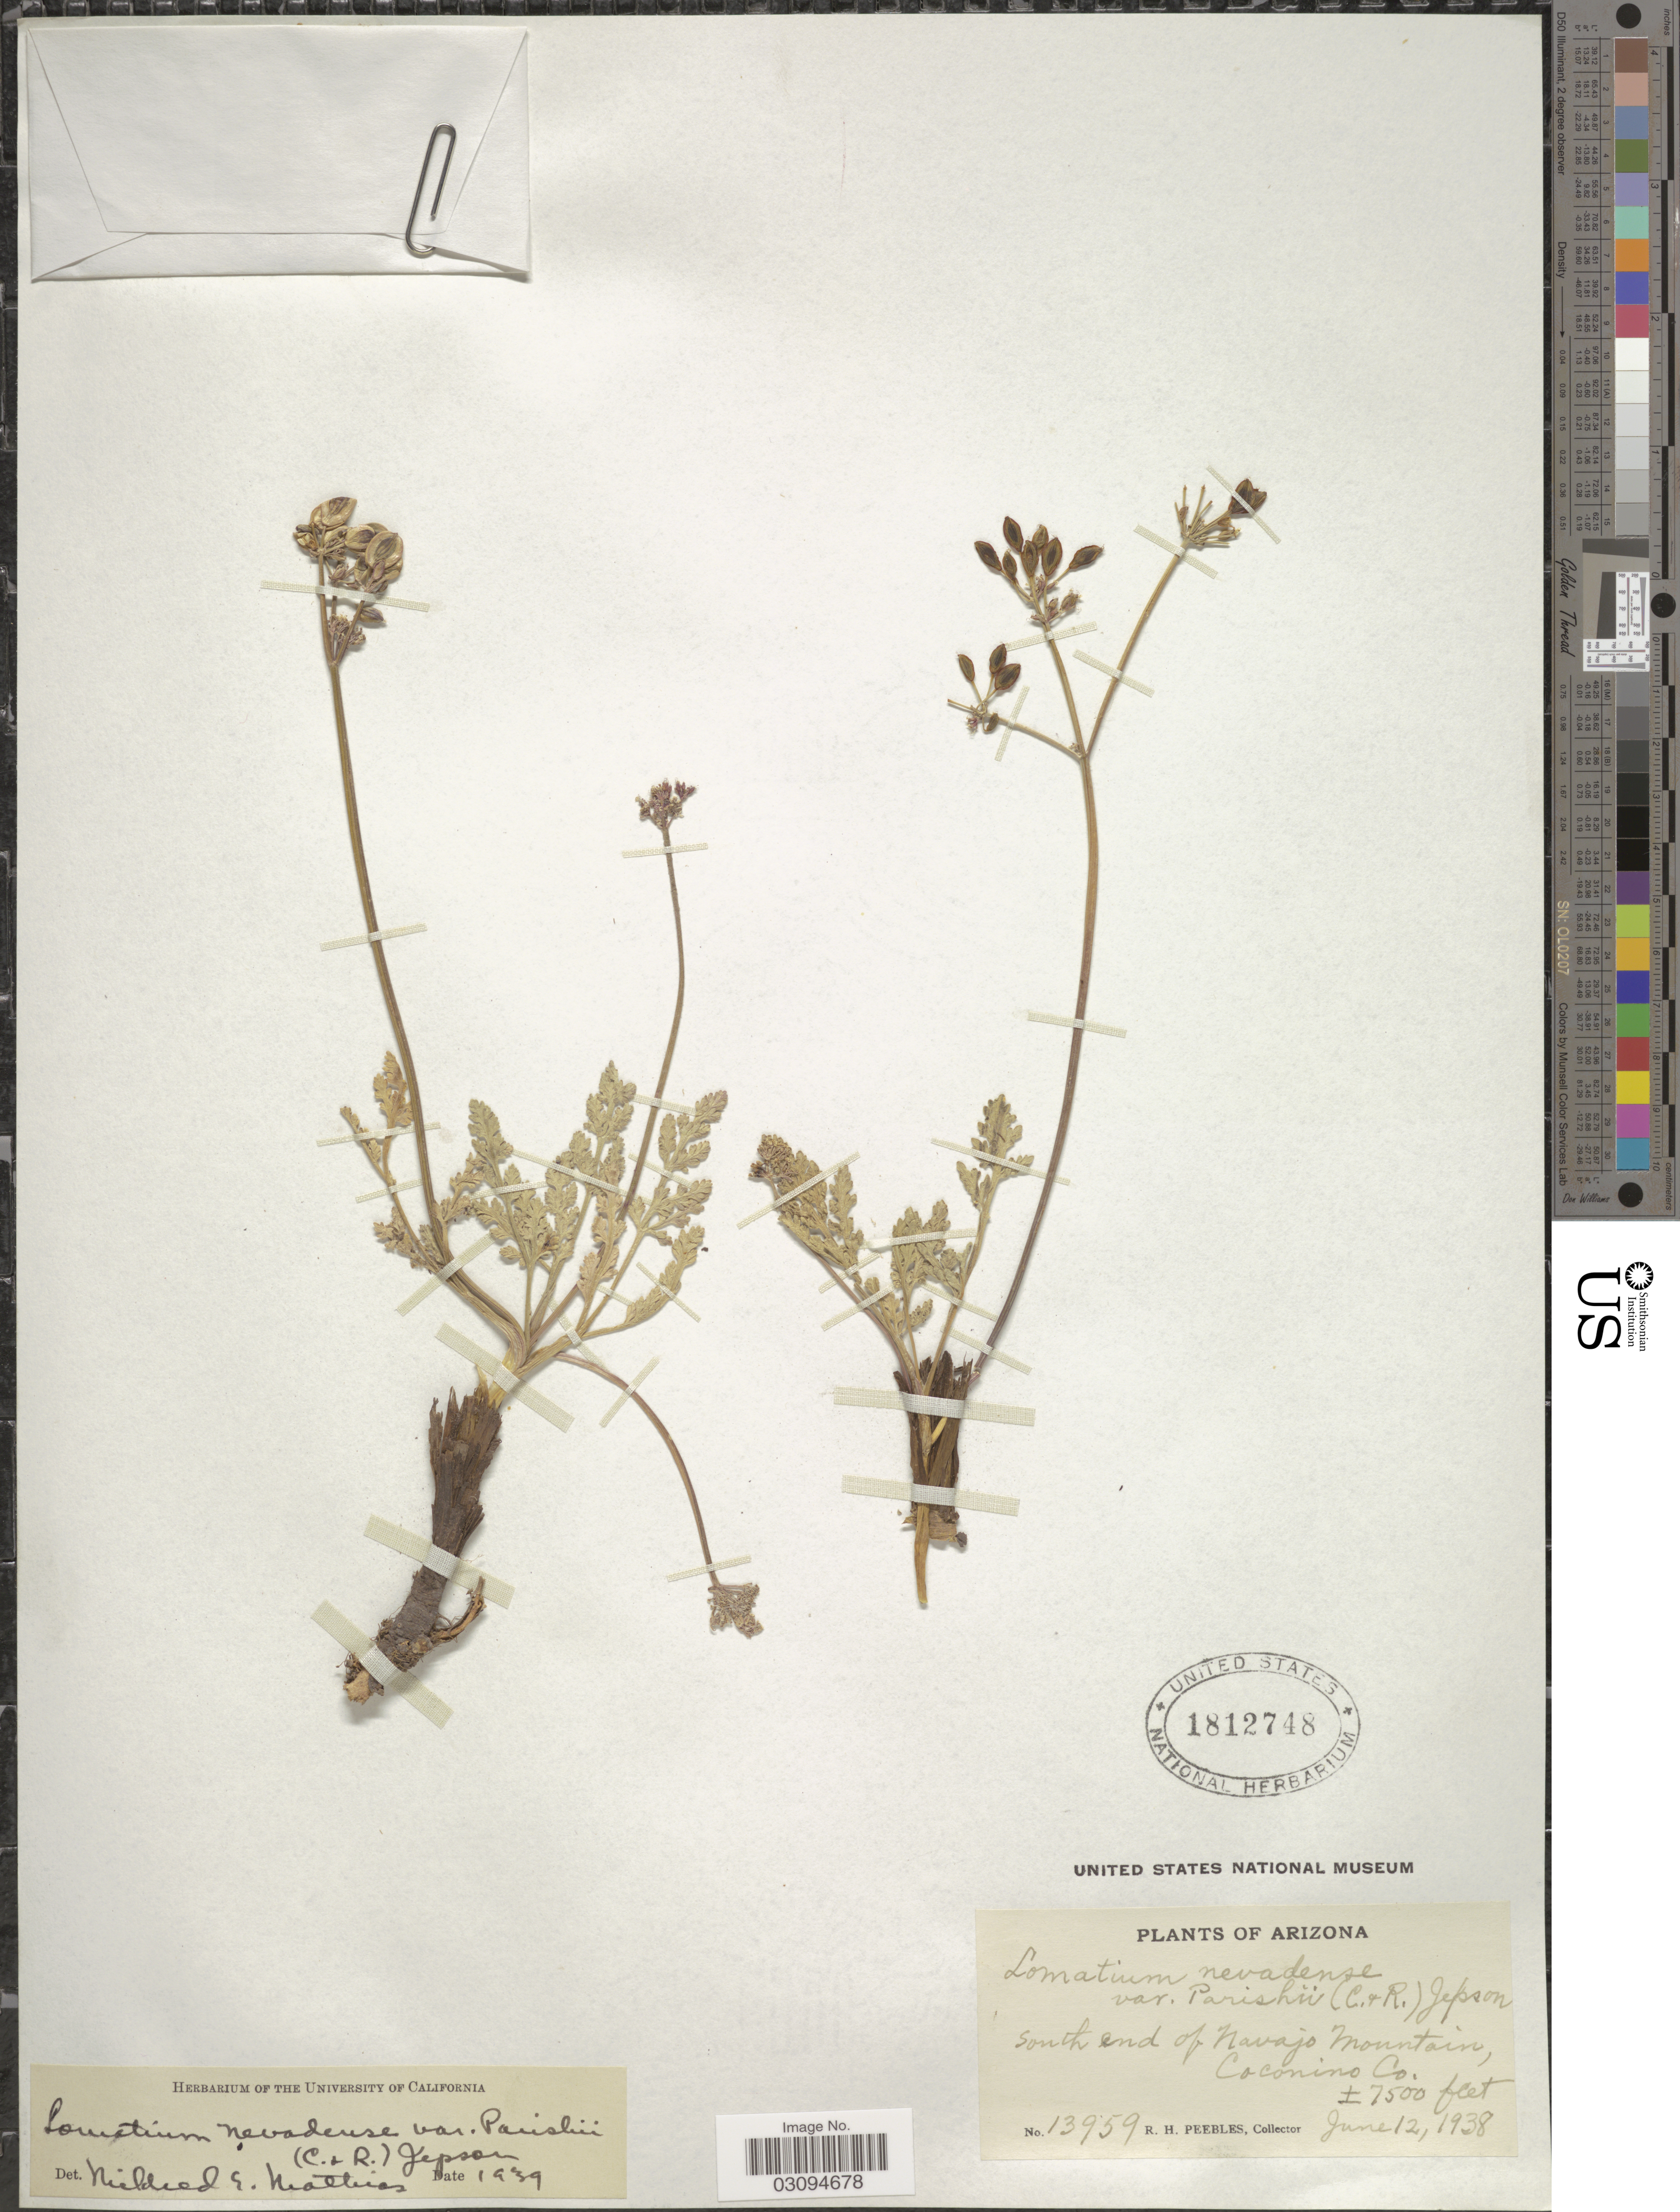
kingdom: Plantae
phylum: Tracheophyta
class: Magnoliopsida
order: Apiales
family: Apiaceae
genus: Lomatium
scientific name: Lomatium nevadense var. parishii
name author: (J.M. Coult. & Rose) Jeps.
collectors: R. H. Peebles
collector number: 13959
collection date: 1938-06-12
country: United States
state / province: Arizona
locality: South end of Navajo Mountain, Coconino Co.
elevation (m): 2286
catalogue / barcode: US 1812748